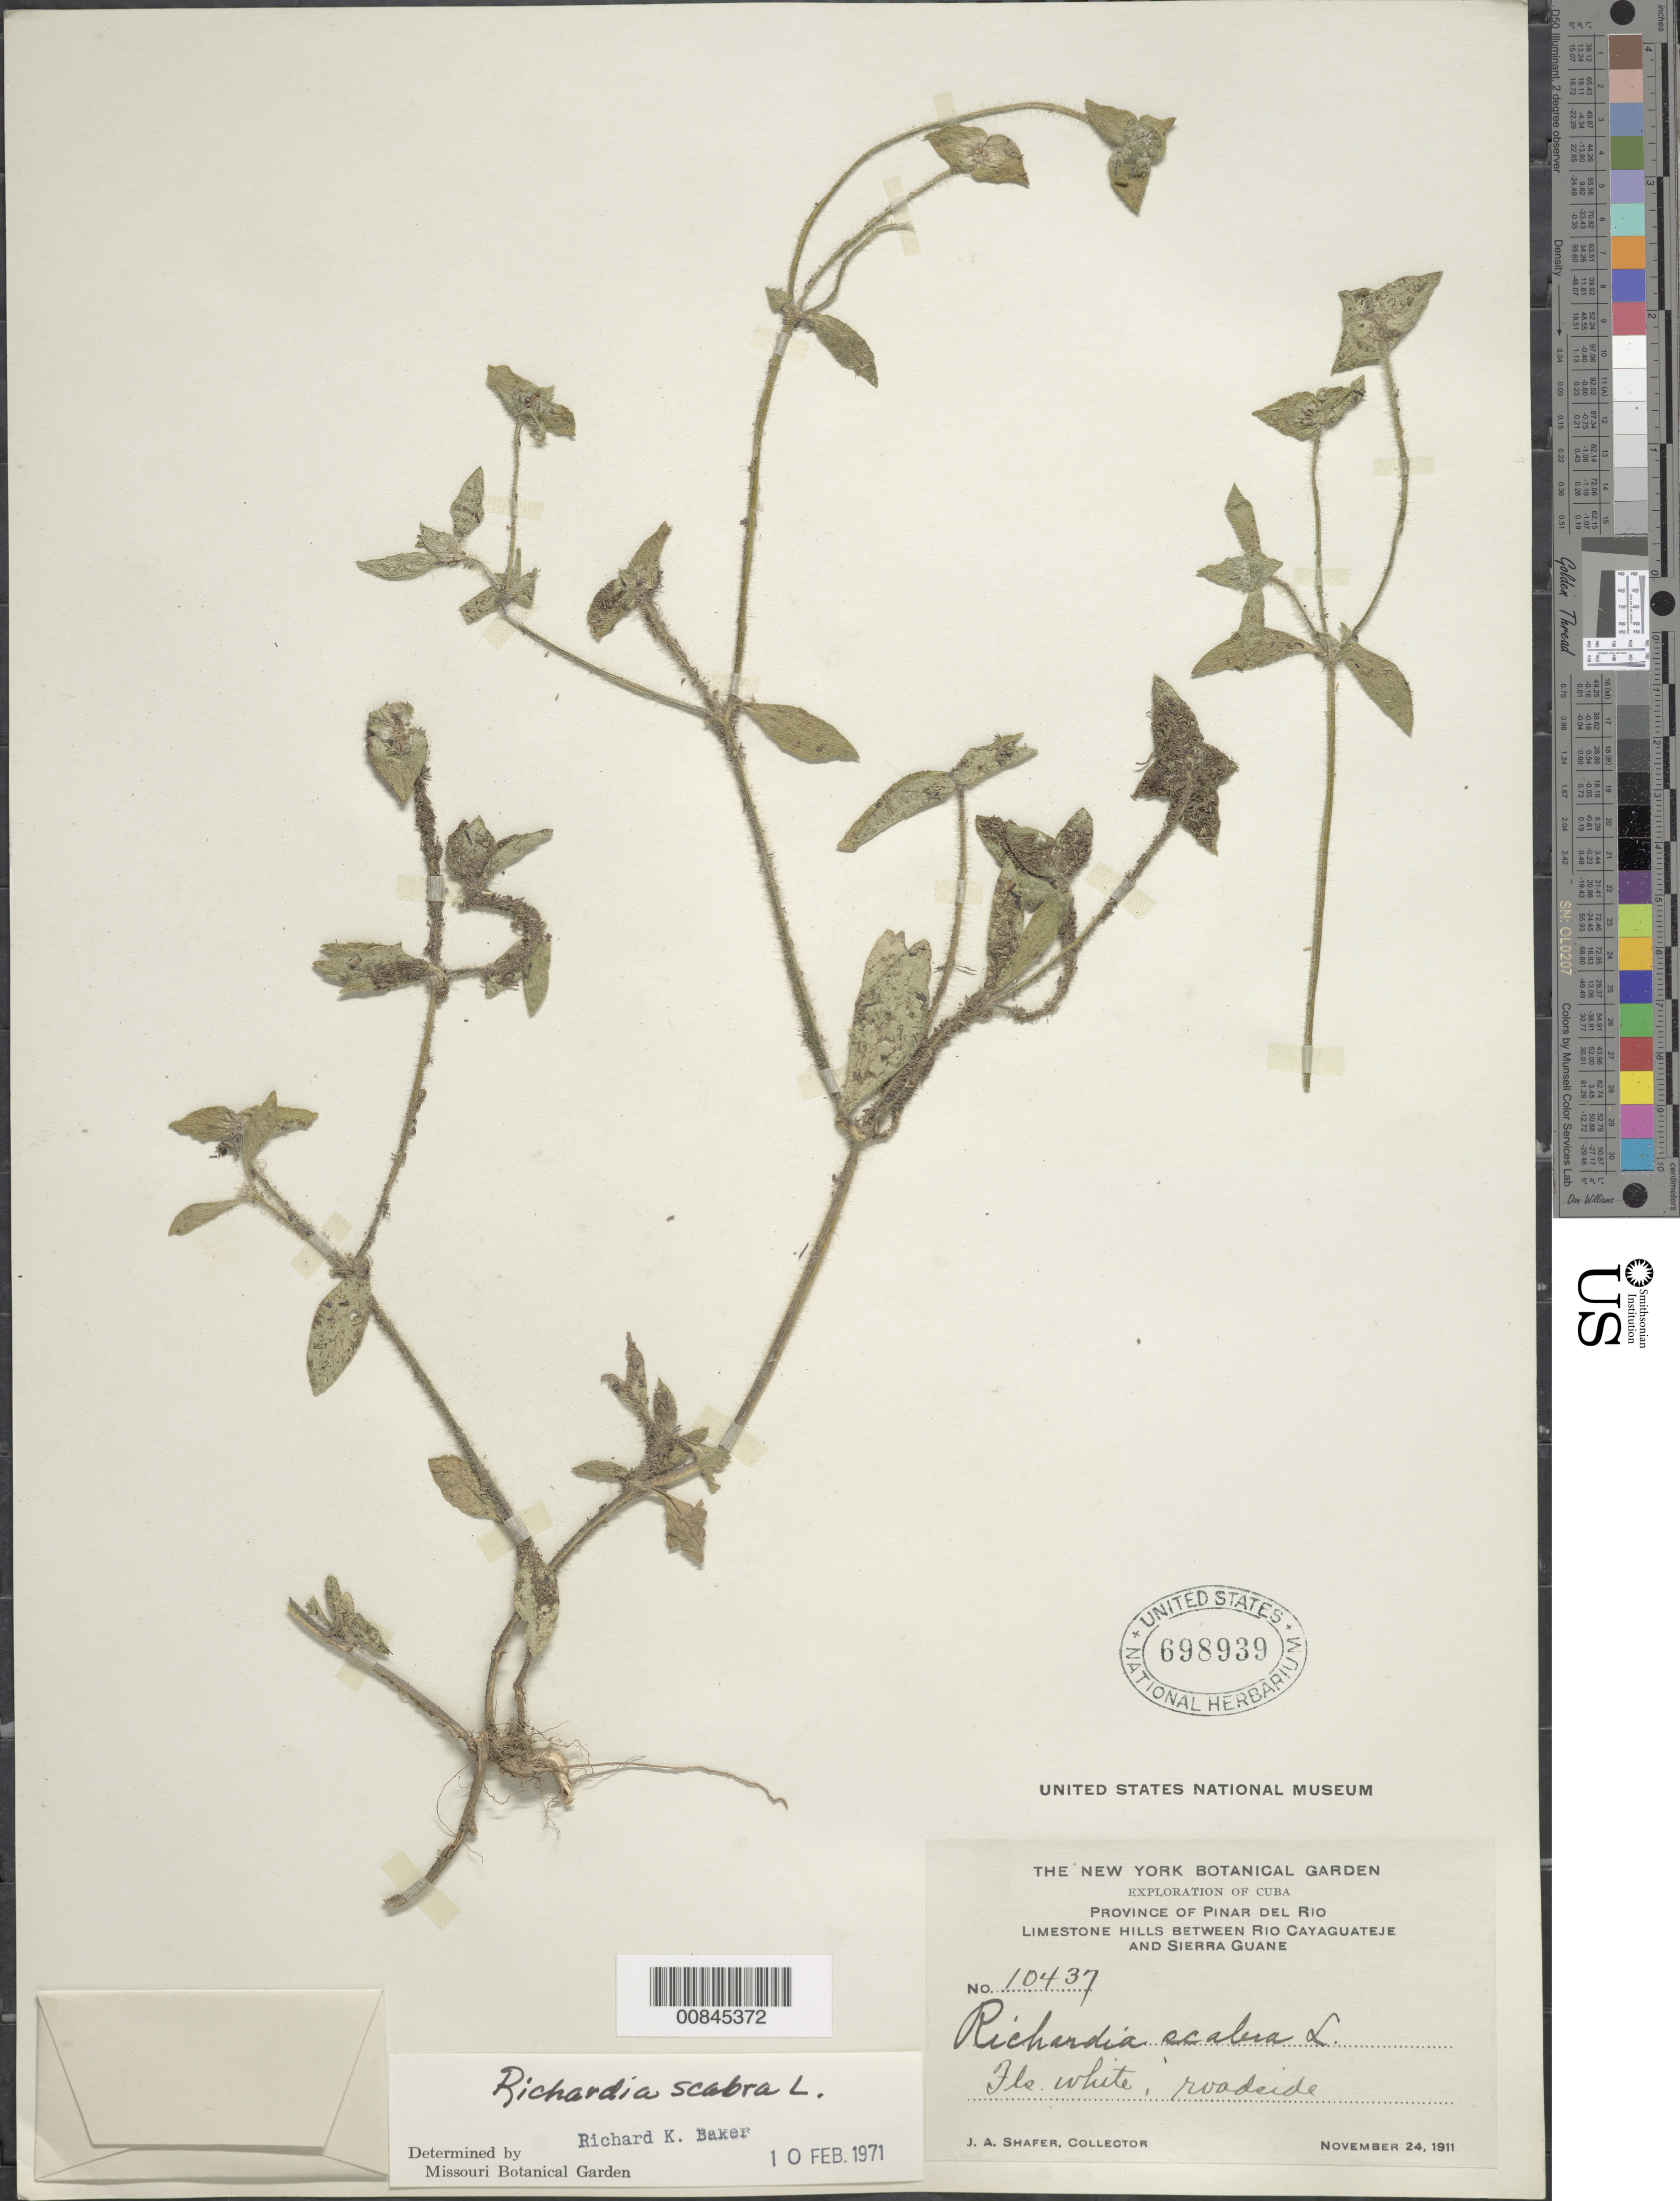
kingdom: Plantae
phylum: Tracheophyta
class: Magnoliopsida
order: Gentianales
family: Rubiaceae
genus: Richardia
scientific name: Richardia scabra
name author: L.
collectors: J. A. Shafer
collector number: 10437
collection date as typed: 24 Nov 1911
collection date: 1911-11-24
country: Cuba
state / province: Pinar del Río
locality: Hills between Rio Cayaguateje and Sierra Guane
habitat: Roadside, limestone hills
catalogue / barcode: US 698939